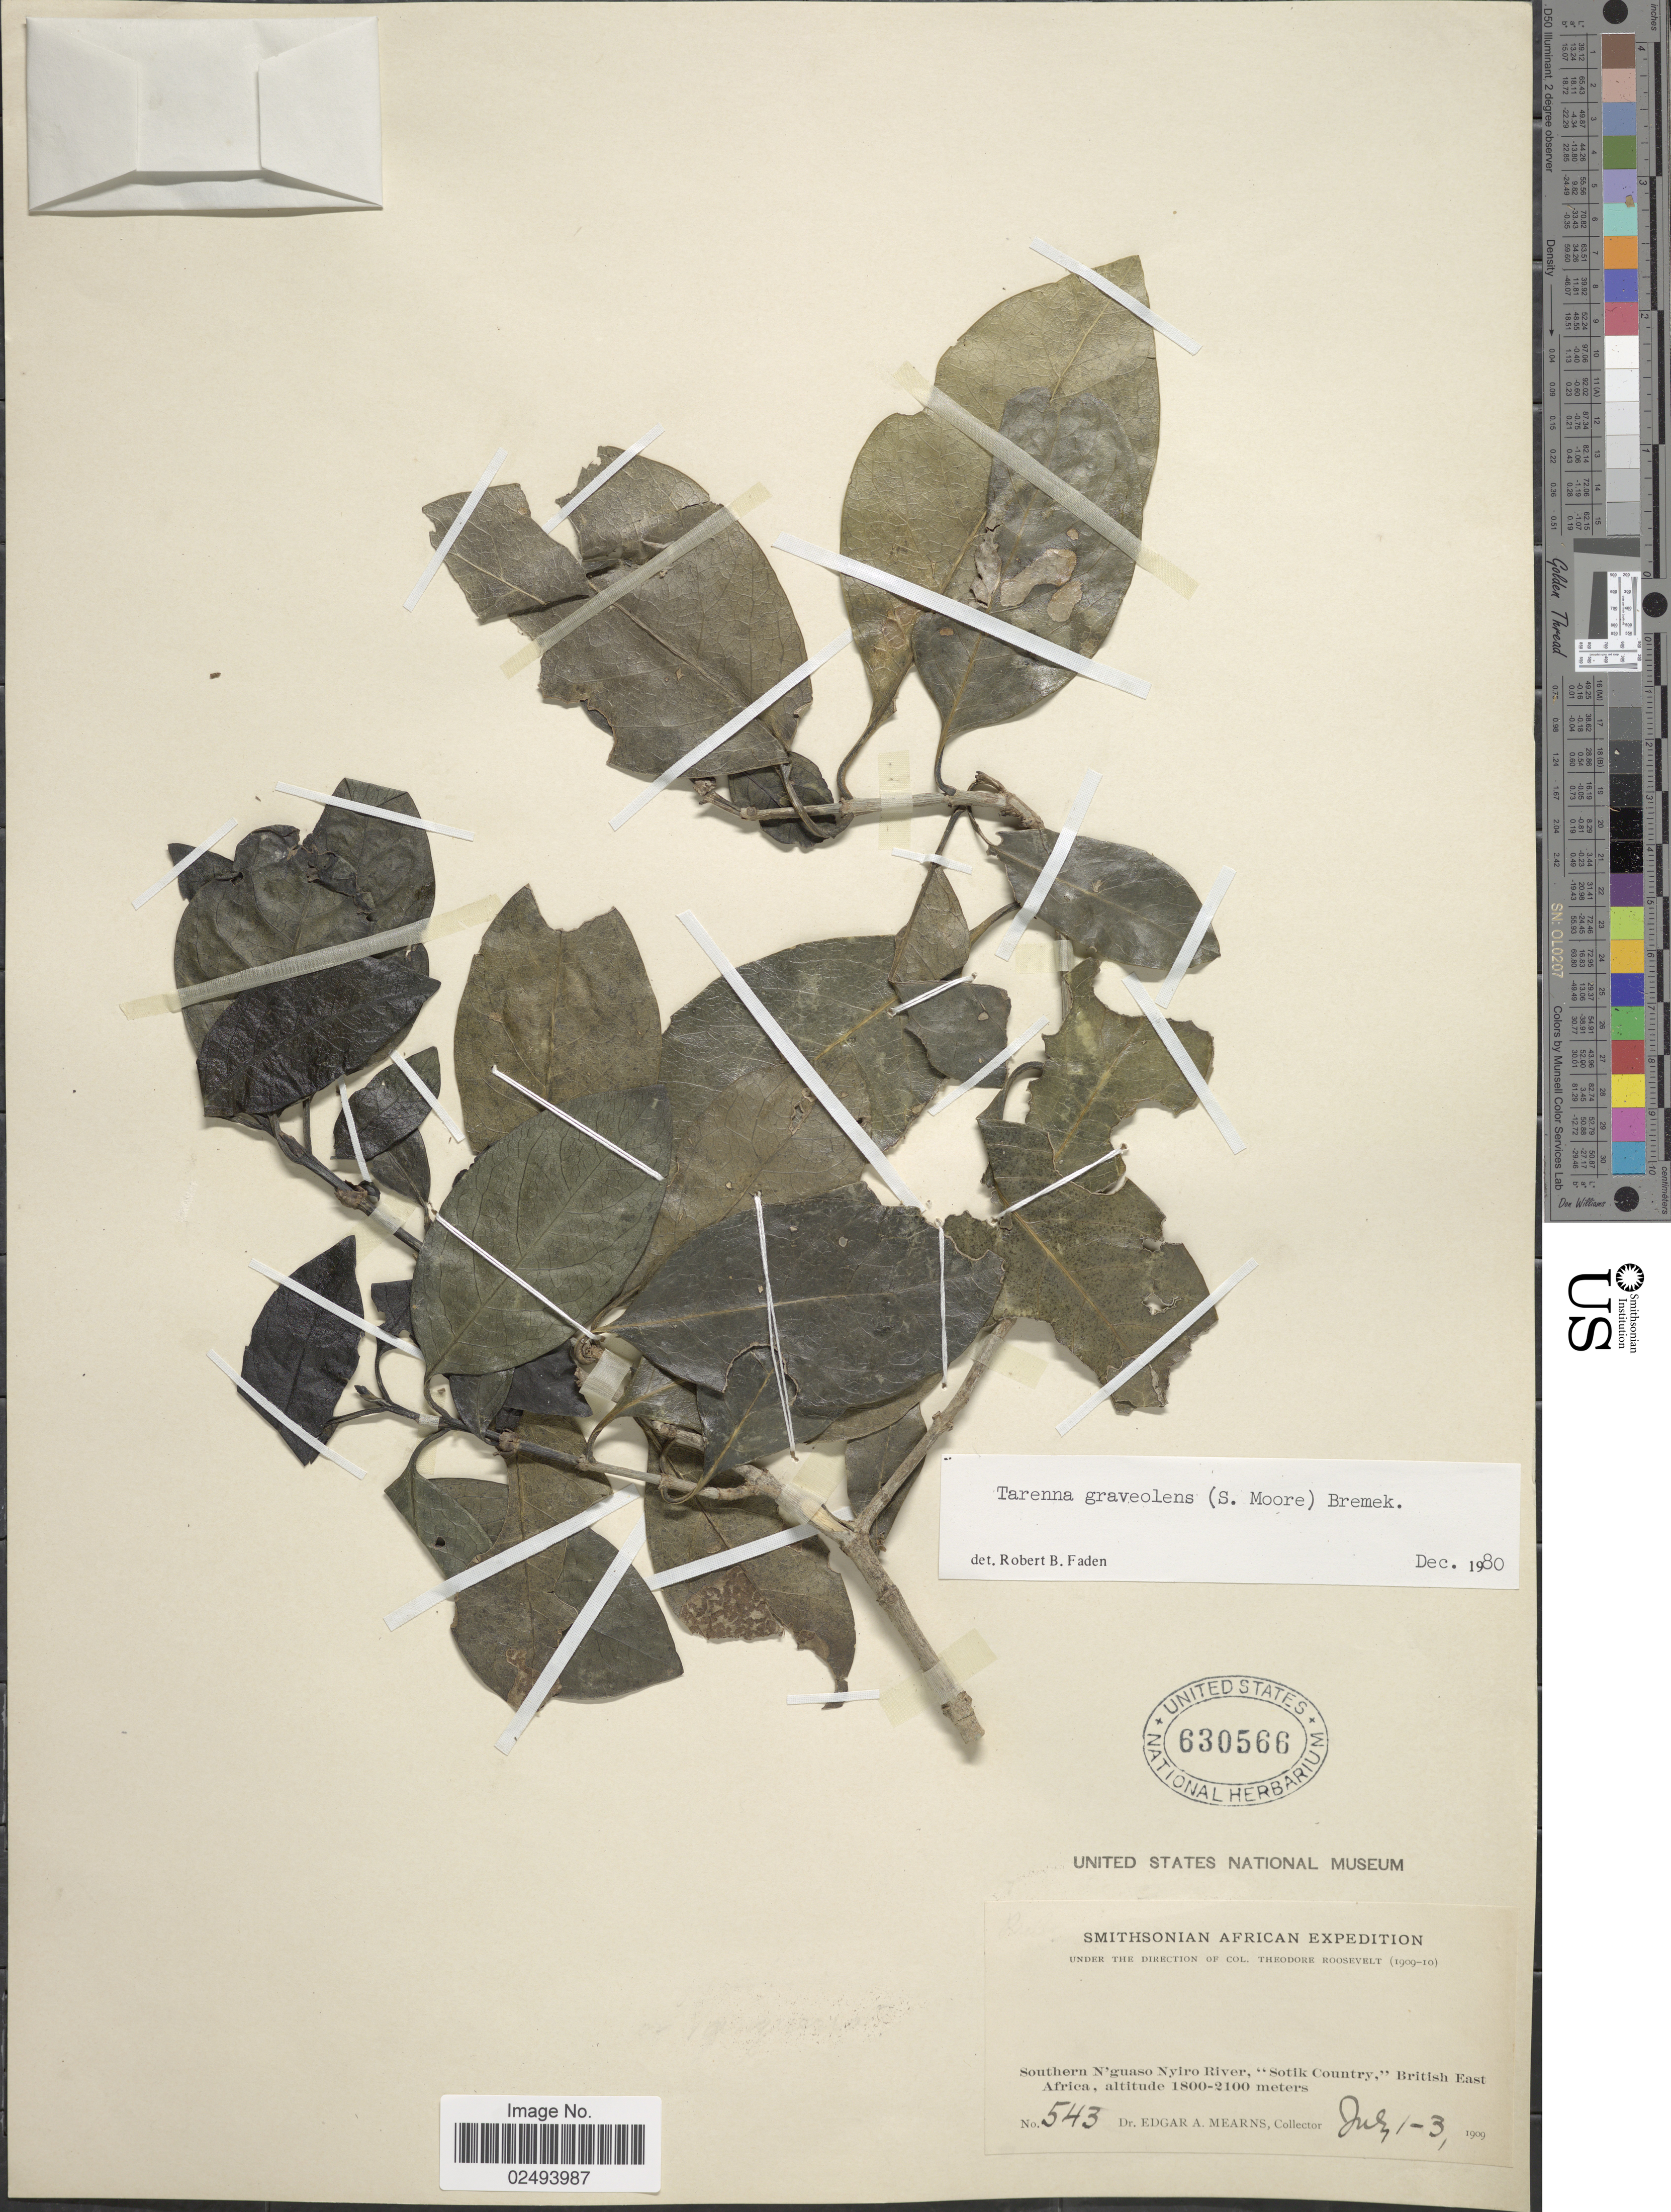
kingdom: Plantae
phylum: Tracheophyta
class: Magnoliopsida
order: Gentianales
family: Rubiaceae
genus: Coptosperma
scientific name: Coptosperma graveolens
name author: (S. Moore) Degreef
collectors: E. A. Mearns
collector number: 543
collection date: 1909-07-01/1909-07-03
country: Kenya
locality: Southern N'guaso Nyiro River, 'Sotik Country,' British East Africa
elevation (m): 1800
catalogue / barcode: US 630566